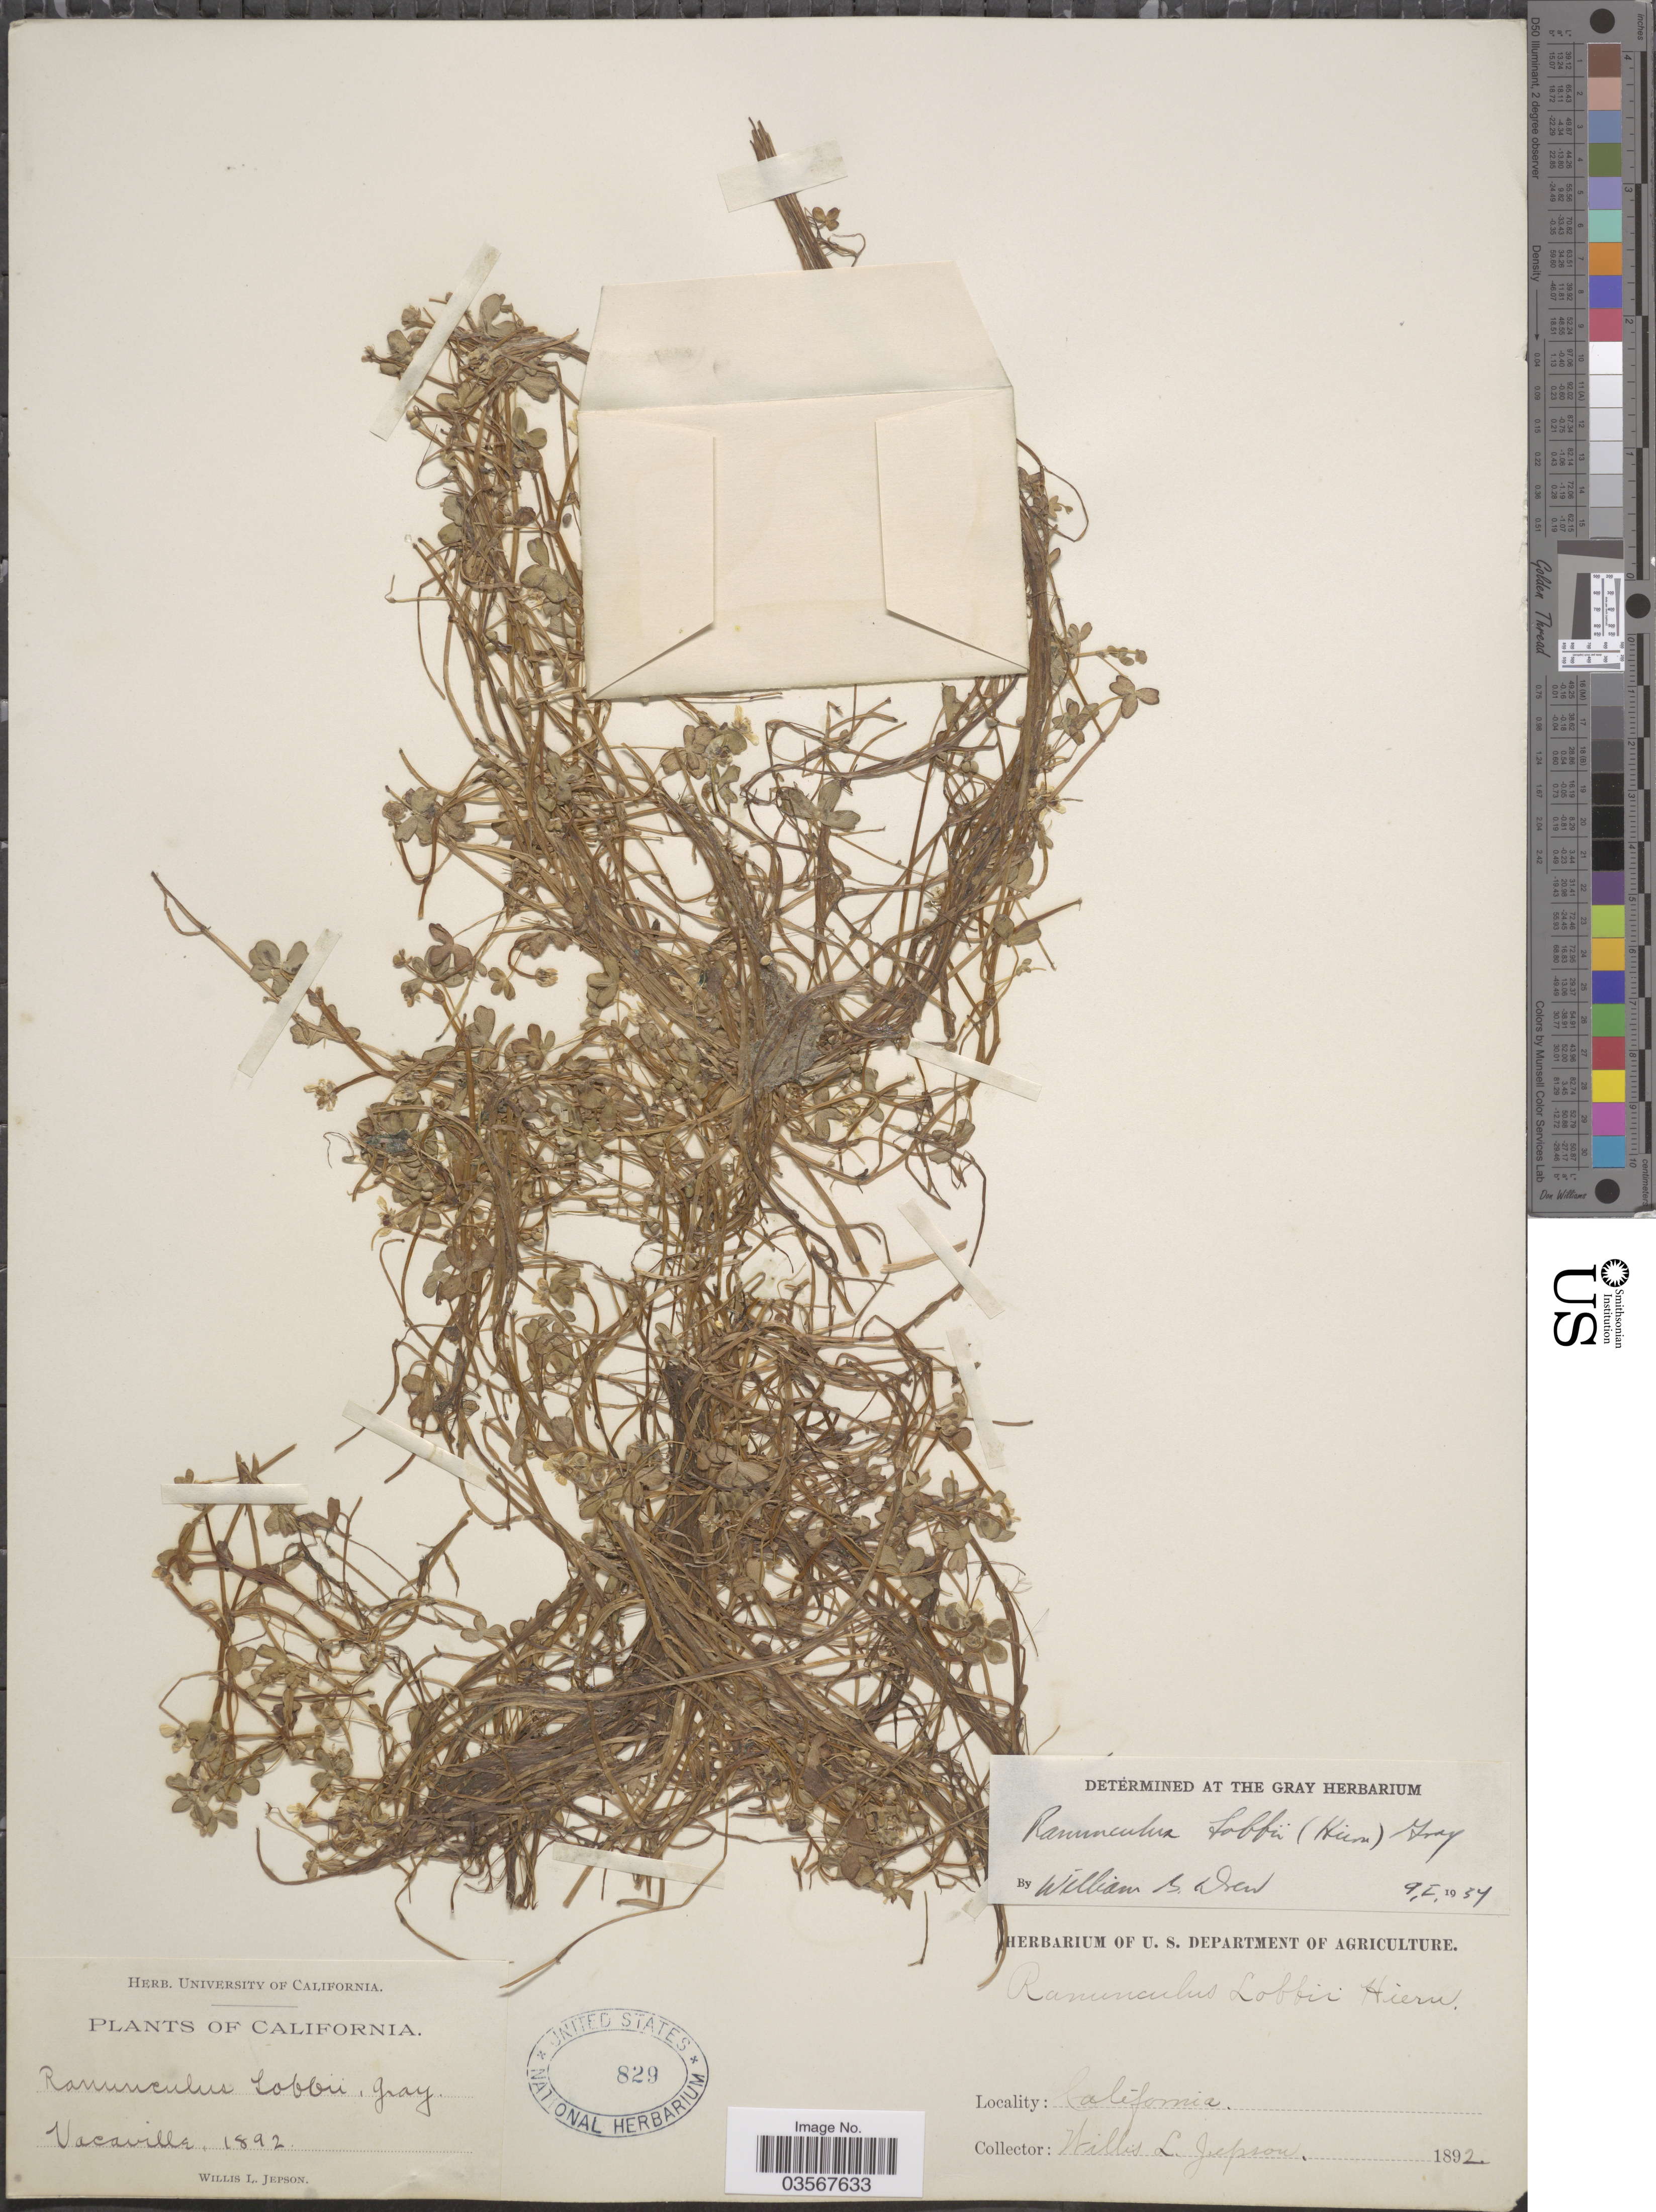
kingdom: Plantae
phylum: Tracheophyta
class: Magnoliopsida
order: Ranunculales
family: Ranunculaceae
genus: Ranunculus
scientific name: Ranunculus lobbii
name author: (Hiern) A. Gray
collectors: W. L. Jepson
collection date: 1892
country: United States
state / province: California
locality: Vacaville.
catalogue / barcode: US 829